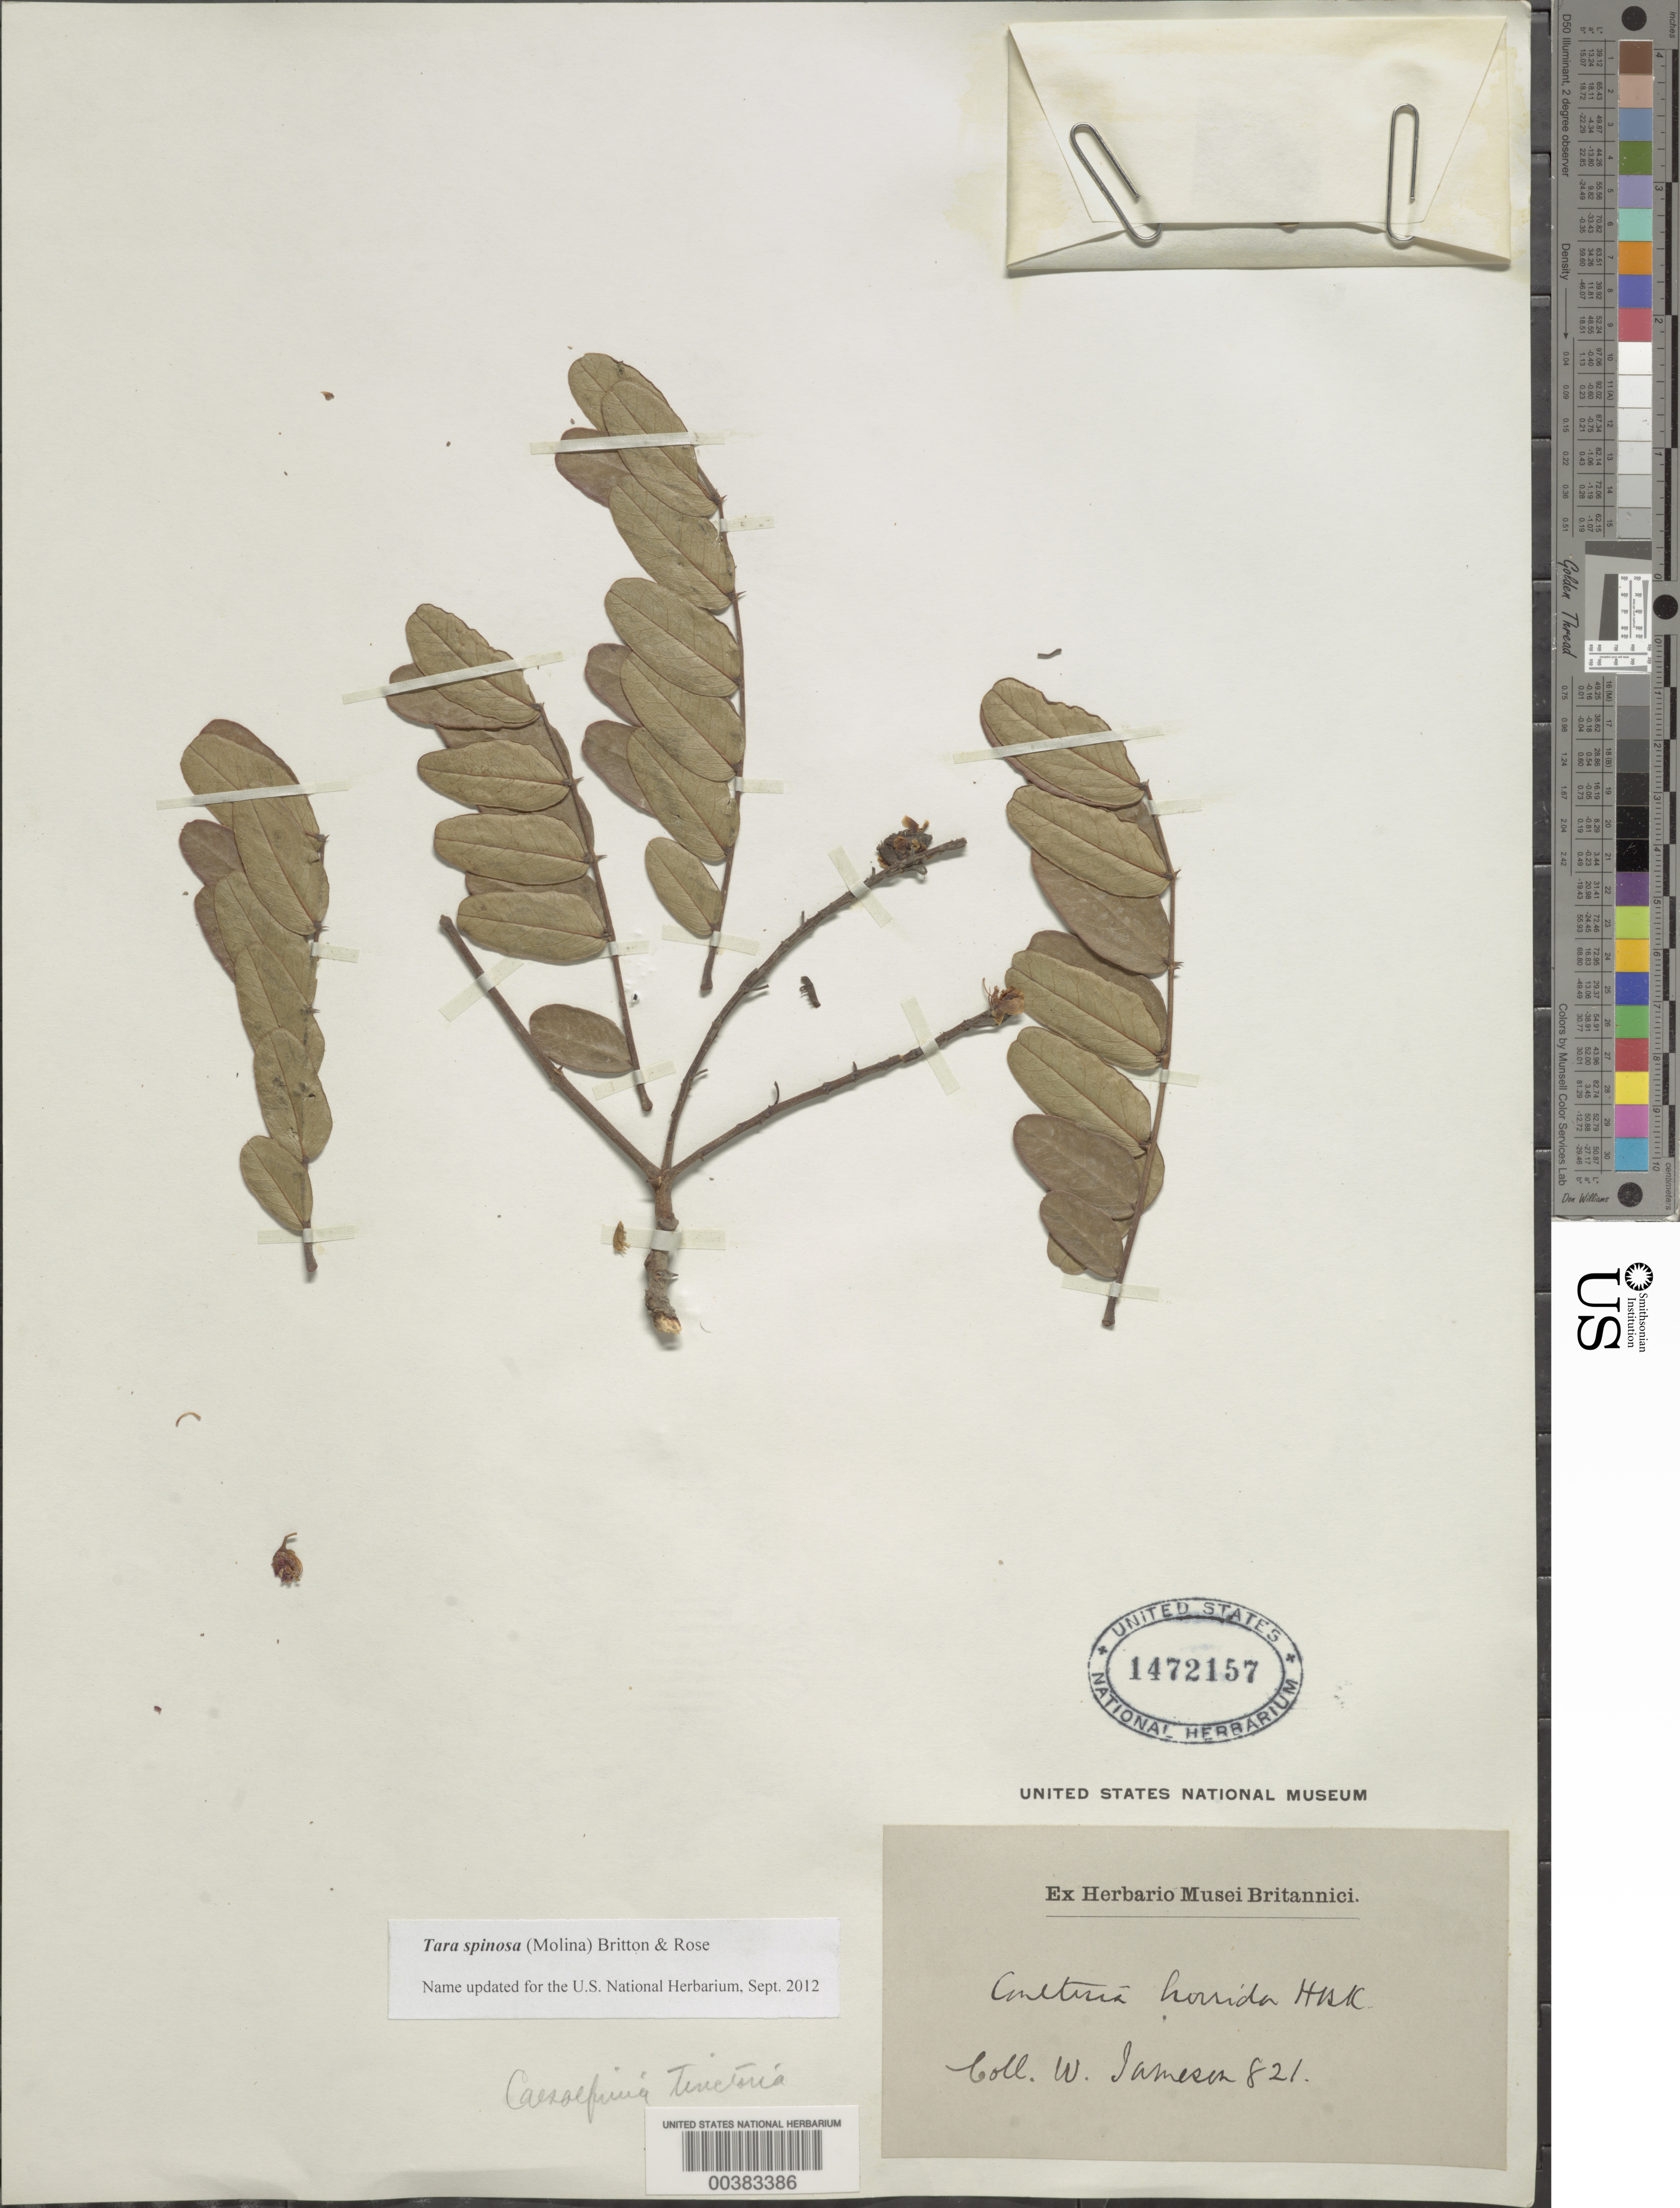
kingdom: Plantae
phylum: Tracheophyta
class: Magnoliopsida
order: Fabales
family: Fabaceae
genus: Tara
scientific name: Tara spinosa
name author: (Molina) Britton & Rose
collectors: W. Weingart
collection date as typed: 09 Apr 1914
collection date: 1914-04-09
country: Germany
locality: Gorgenthal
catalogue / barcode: US 1472157